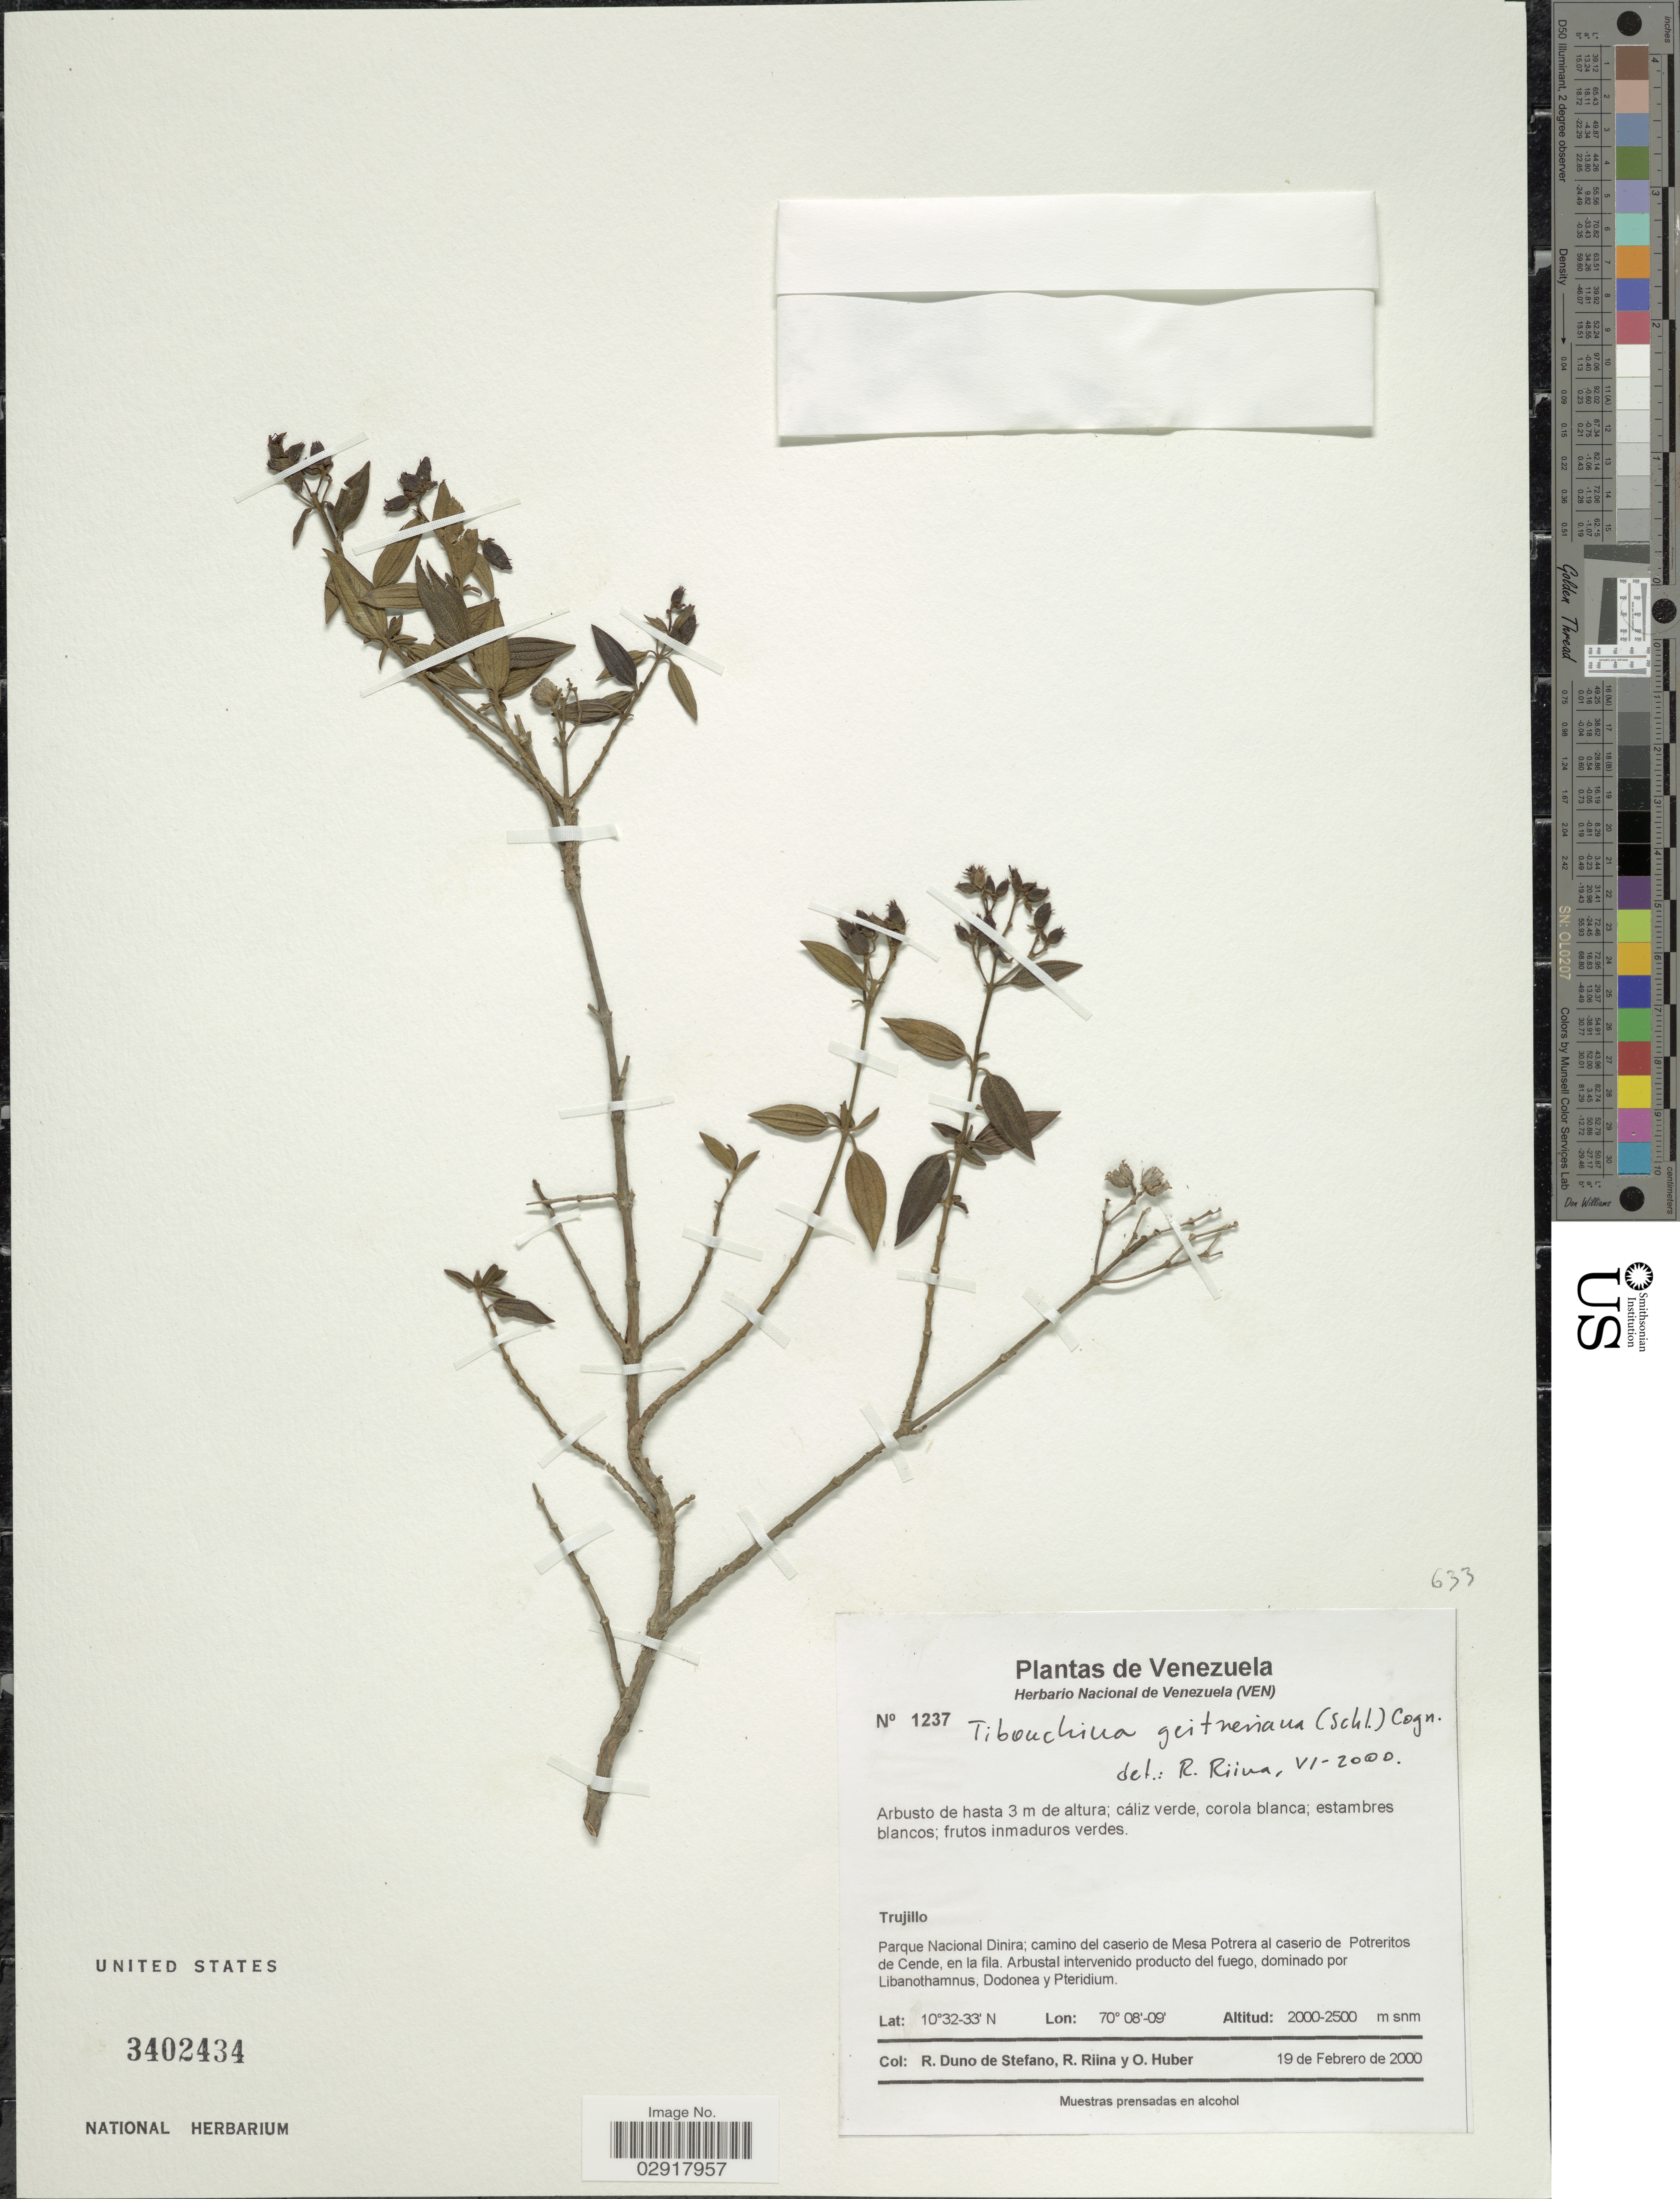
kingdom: Plantae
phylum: Tracheophyta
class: Magnoliopsida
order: Myrtales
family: Melastomataceae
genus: Chaetogastra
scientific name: Chaetogastra geitneriana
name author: Schltdl.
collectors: R. Duno de Stefano, R. Riina & O. Huber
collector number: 1237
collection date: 2000-02-19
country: Venezuela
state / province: Trujillo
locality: Parque Nacional Dinira; camino del caserio de Mesa Potrera al caserio de Potreritos de Cende, en la fila.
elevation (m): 2000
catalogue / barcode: US 3402434